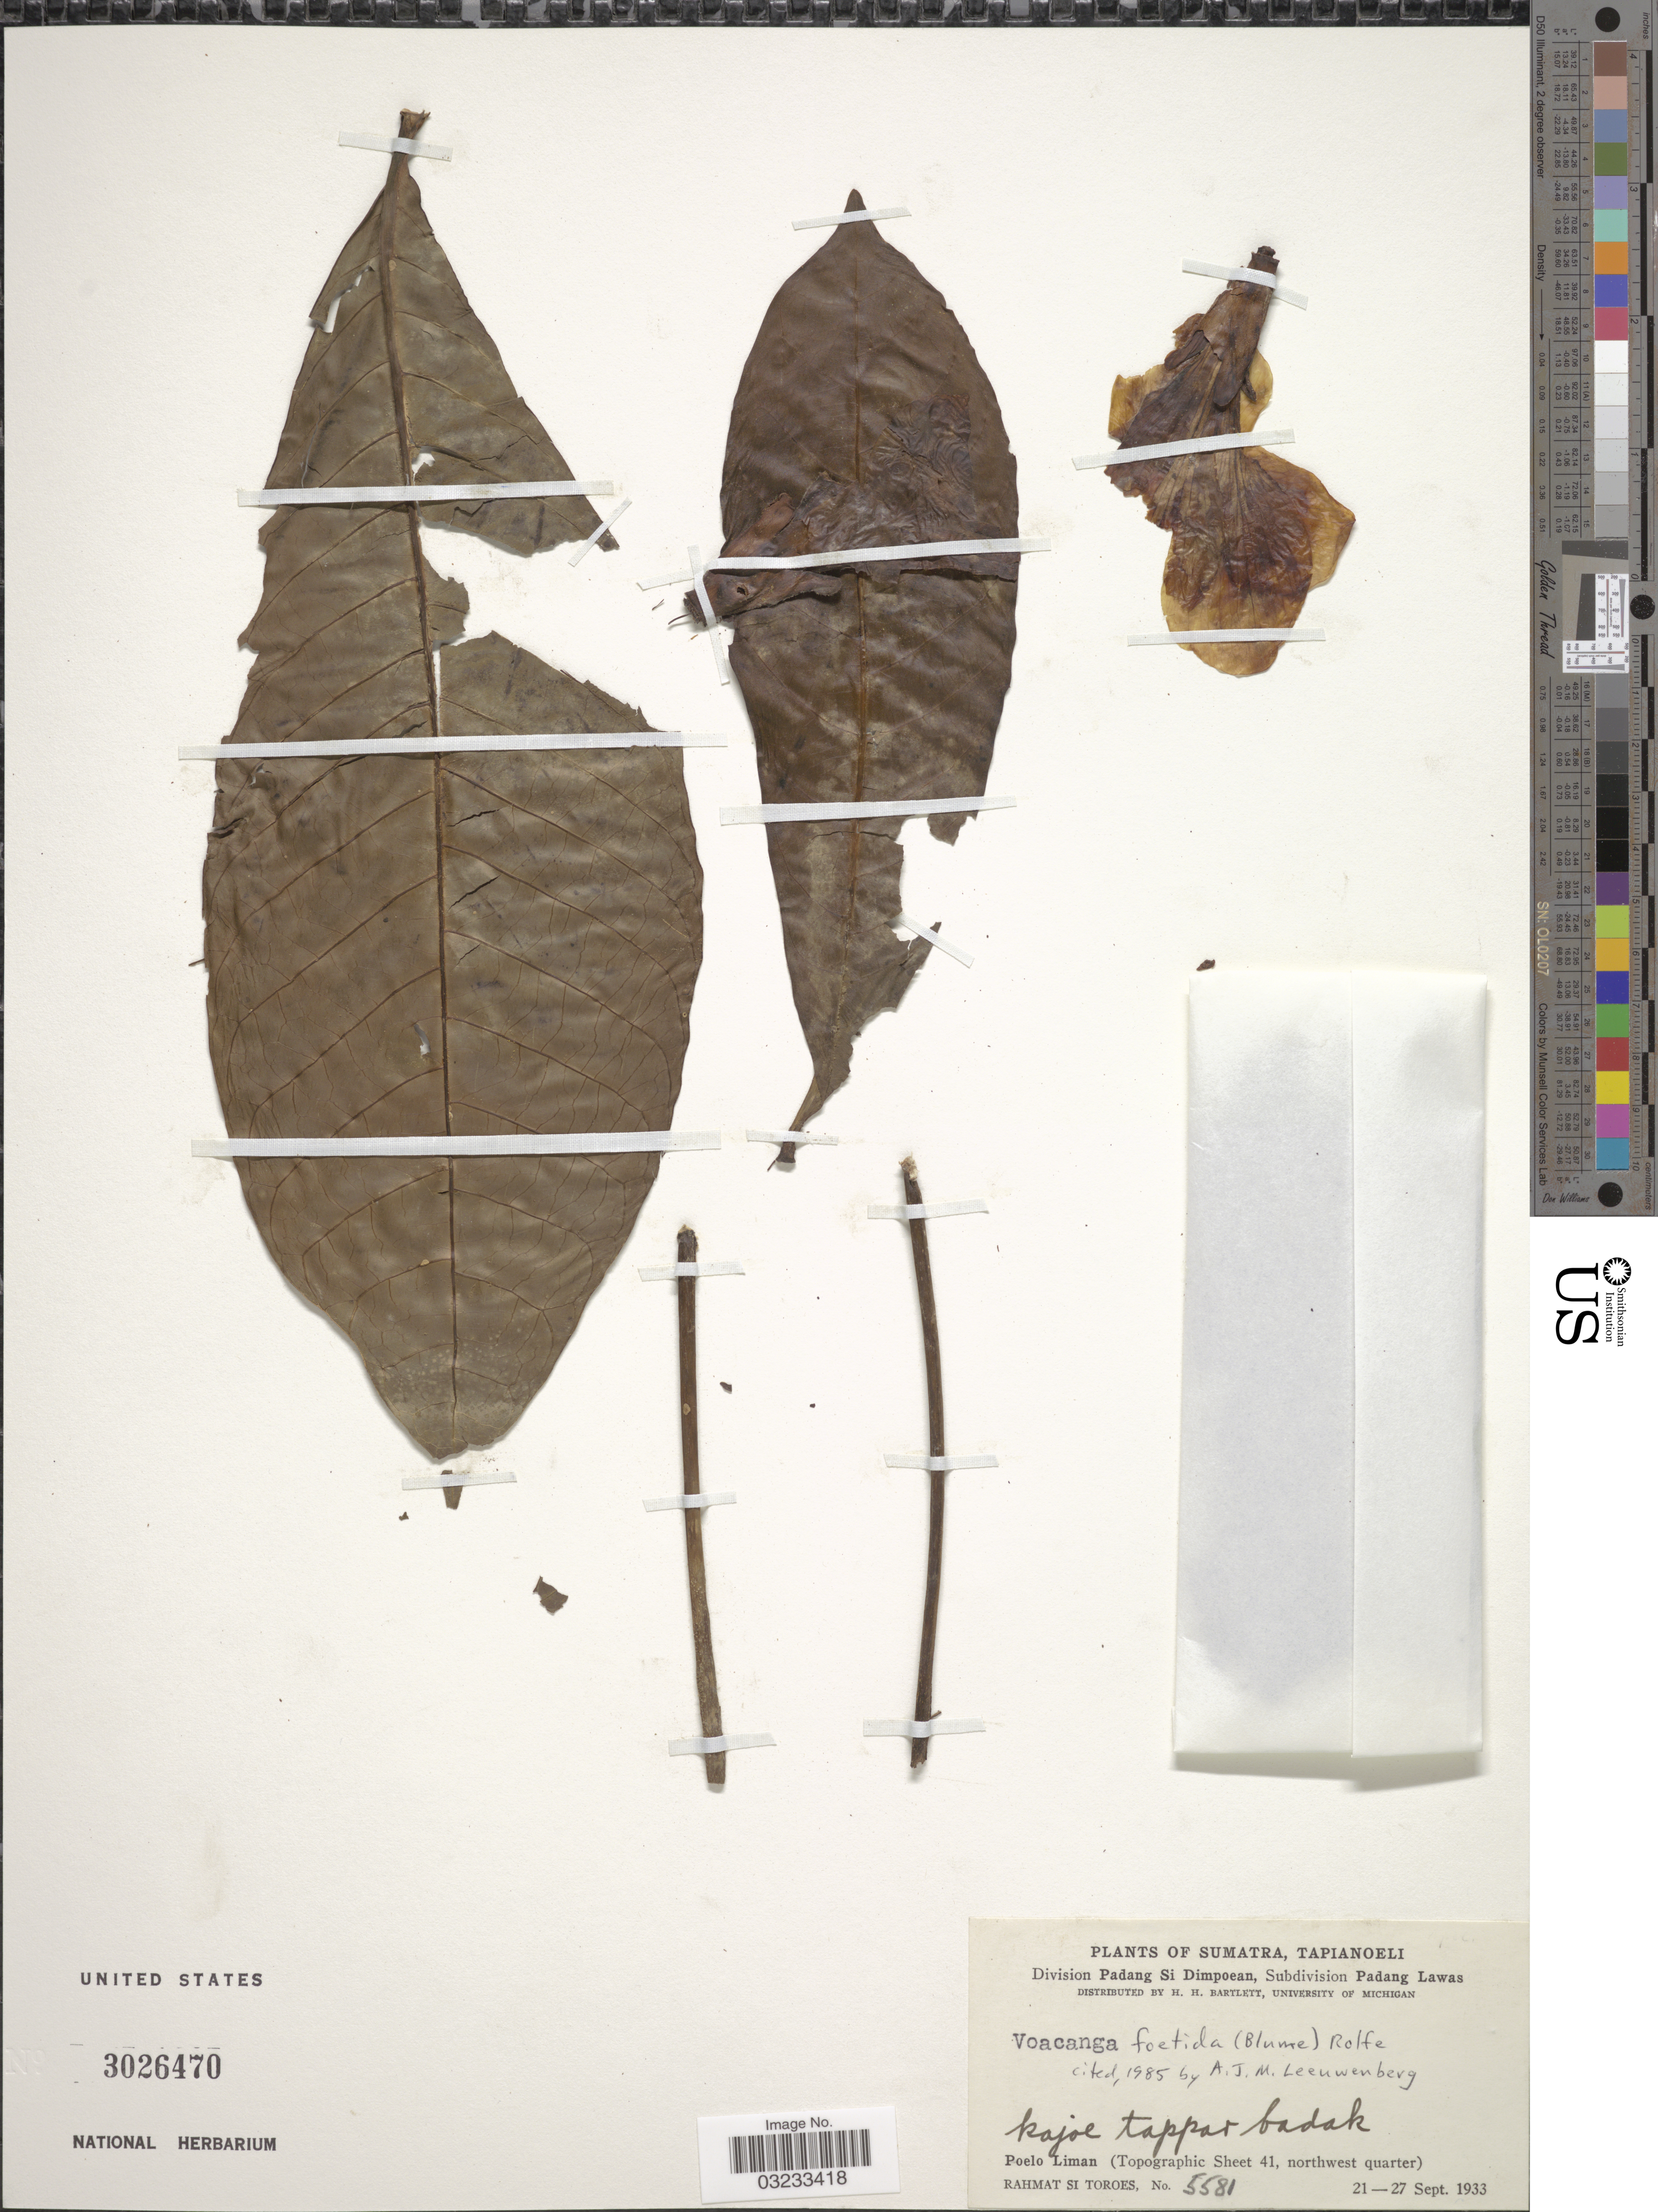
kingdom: Plantae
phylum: Tracheophyta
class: Magnoliopsida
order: Gentianales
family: Apocynaceae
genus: Voacanga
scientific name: Voacanga foetida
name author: (Blume) Rolfe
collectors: Rahmat Si Boeea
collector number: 5581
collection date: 1933-09-21/1933-09-27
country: Indonesia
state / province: Sumatra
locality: Tapianoeli, Division Padang Si Dimpoean, Subdivision Padang Lawas, Poelo Liman (Topographic Sheet 41, northwest quarter).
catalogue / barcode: US 3026470